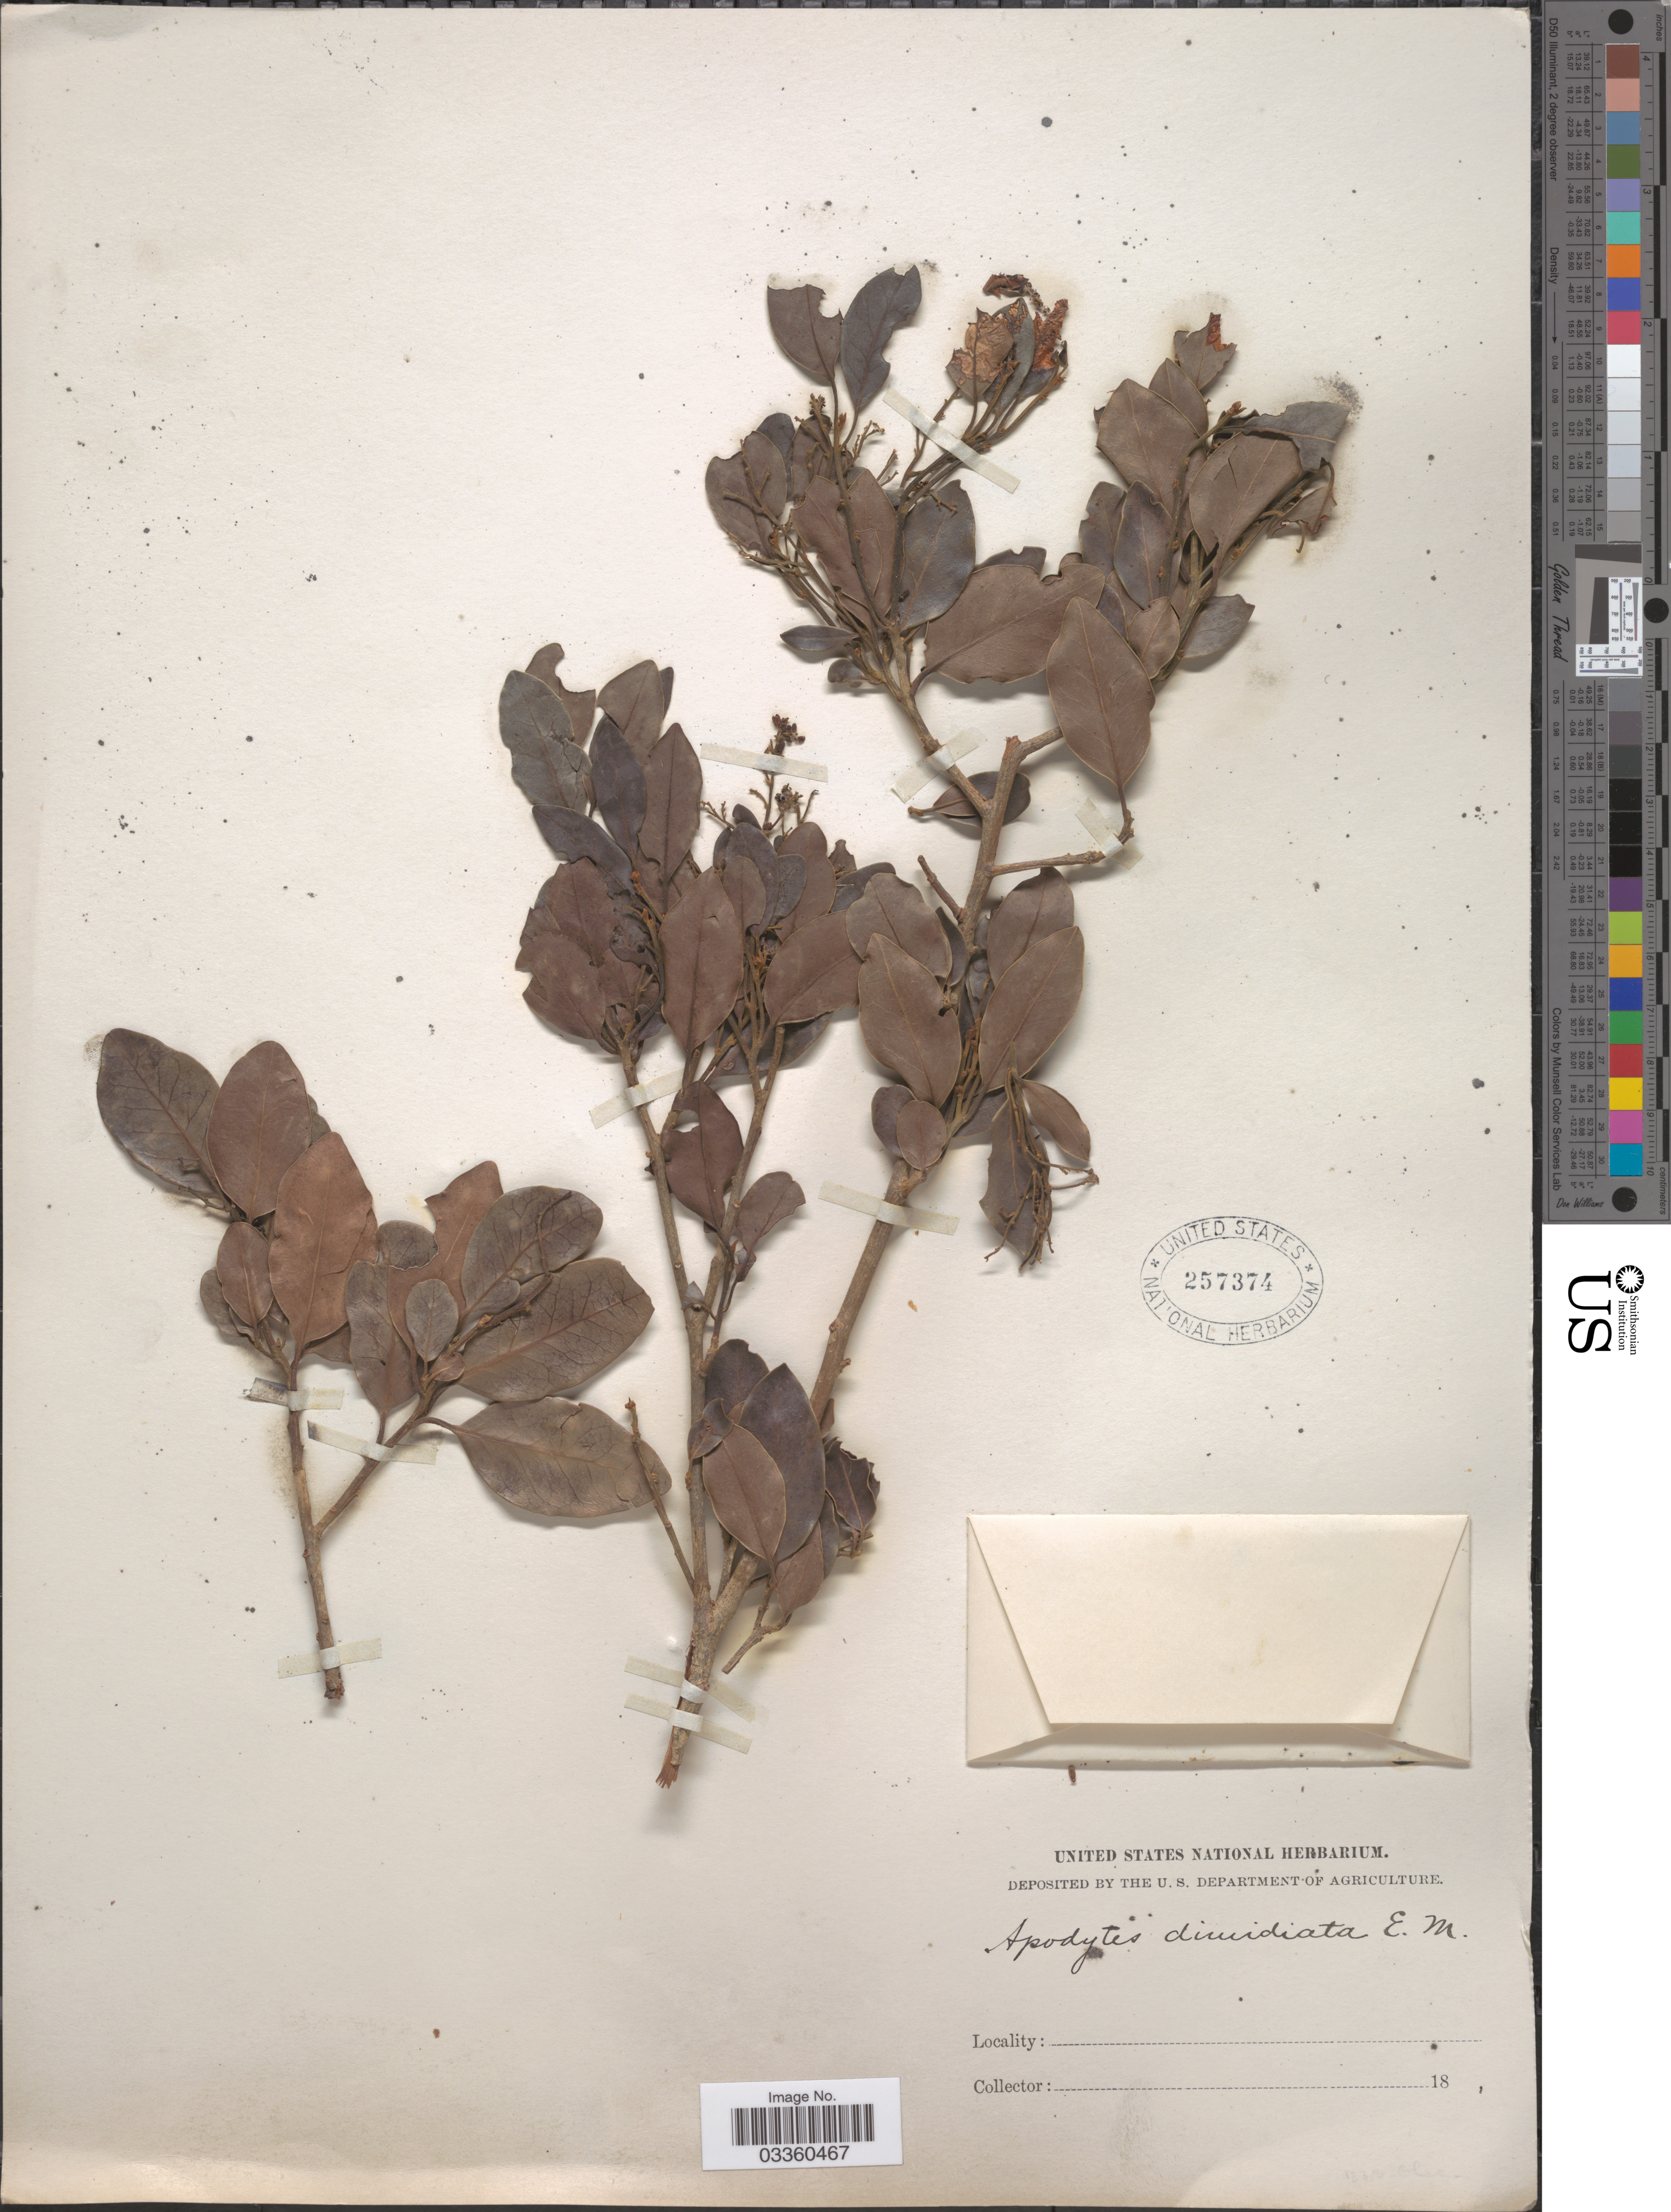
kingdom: Plantae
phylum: Tracheophyta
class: Magnoliopsida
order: Metteniusales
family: Metteniusaceae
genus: Apodytes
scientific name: Apodytes dimidiata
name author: E. Mey. ex Arn.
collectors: ex herb. United States National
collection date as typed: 18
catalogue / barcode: US 257374